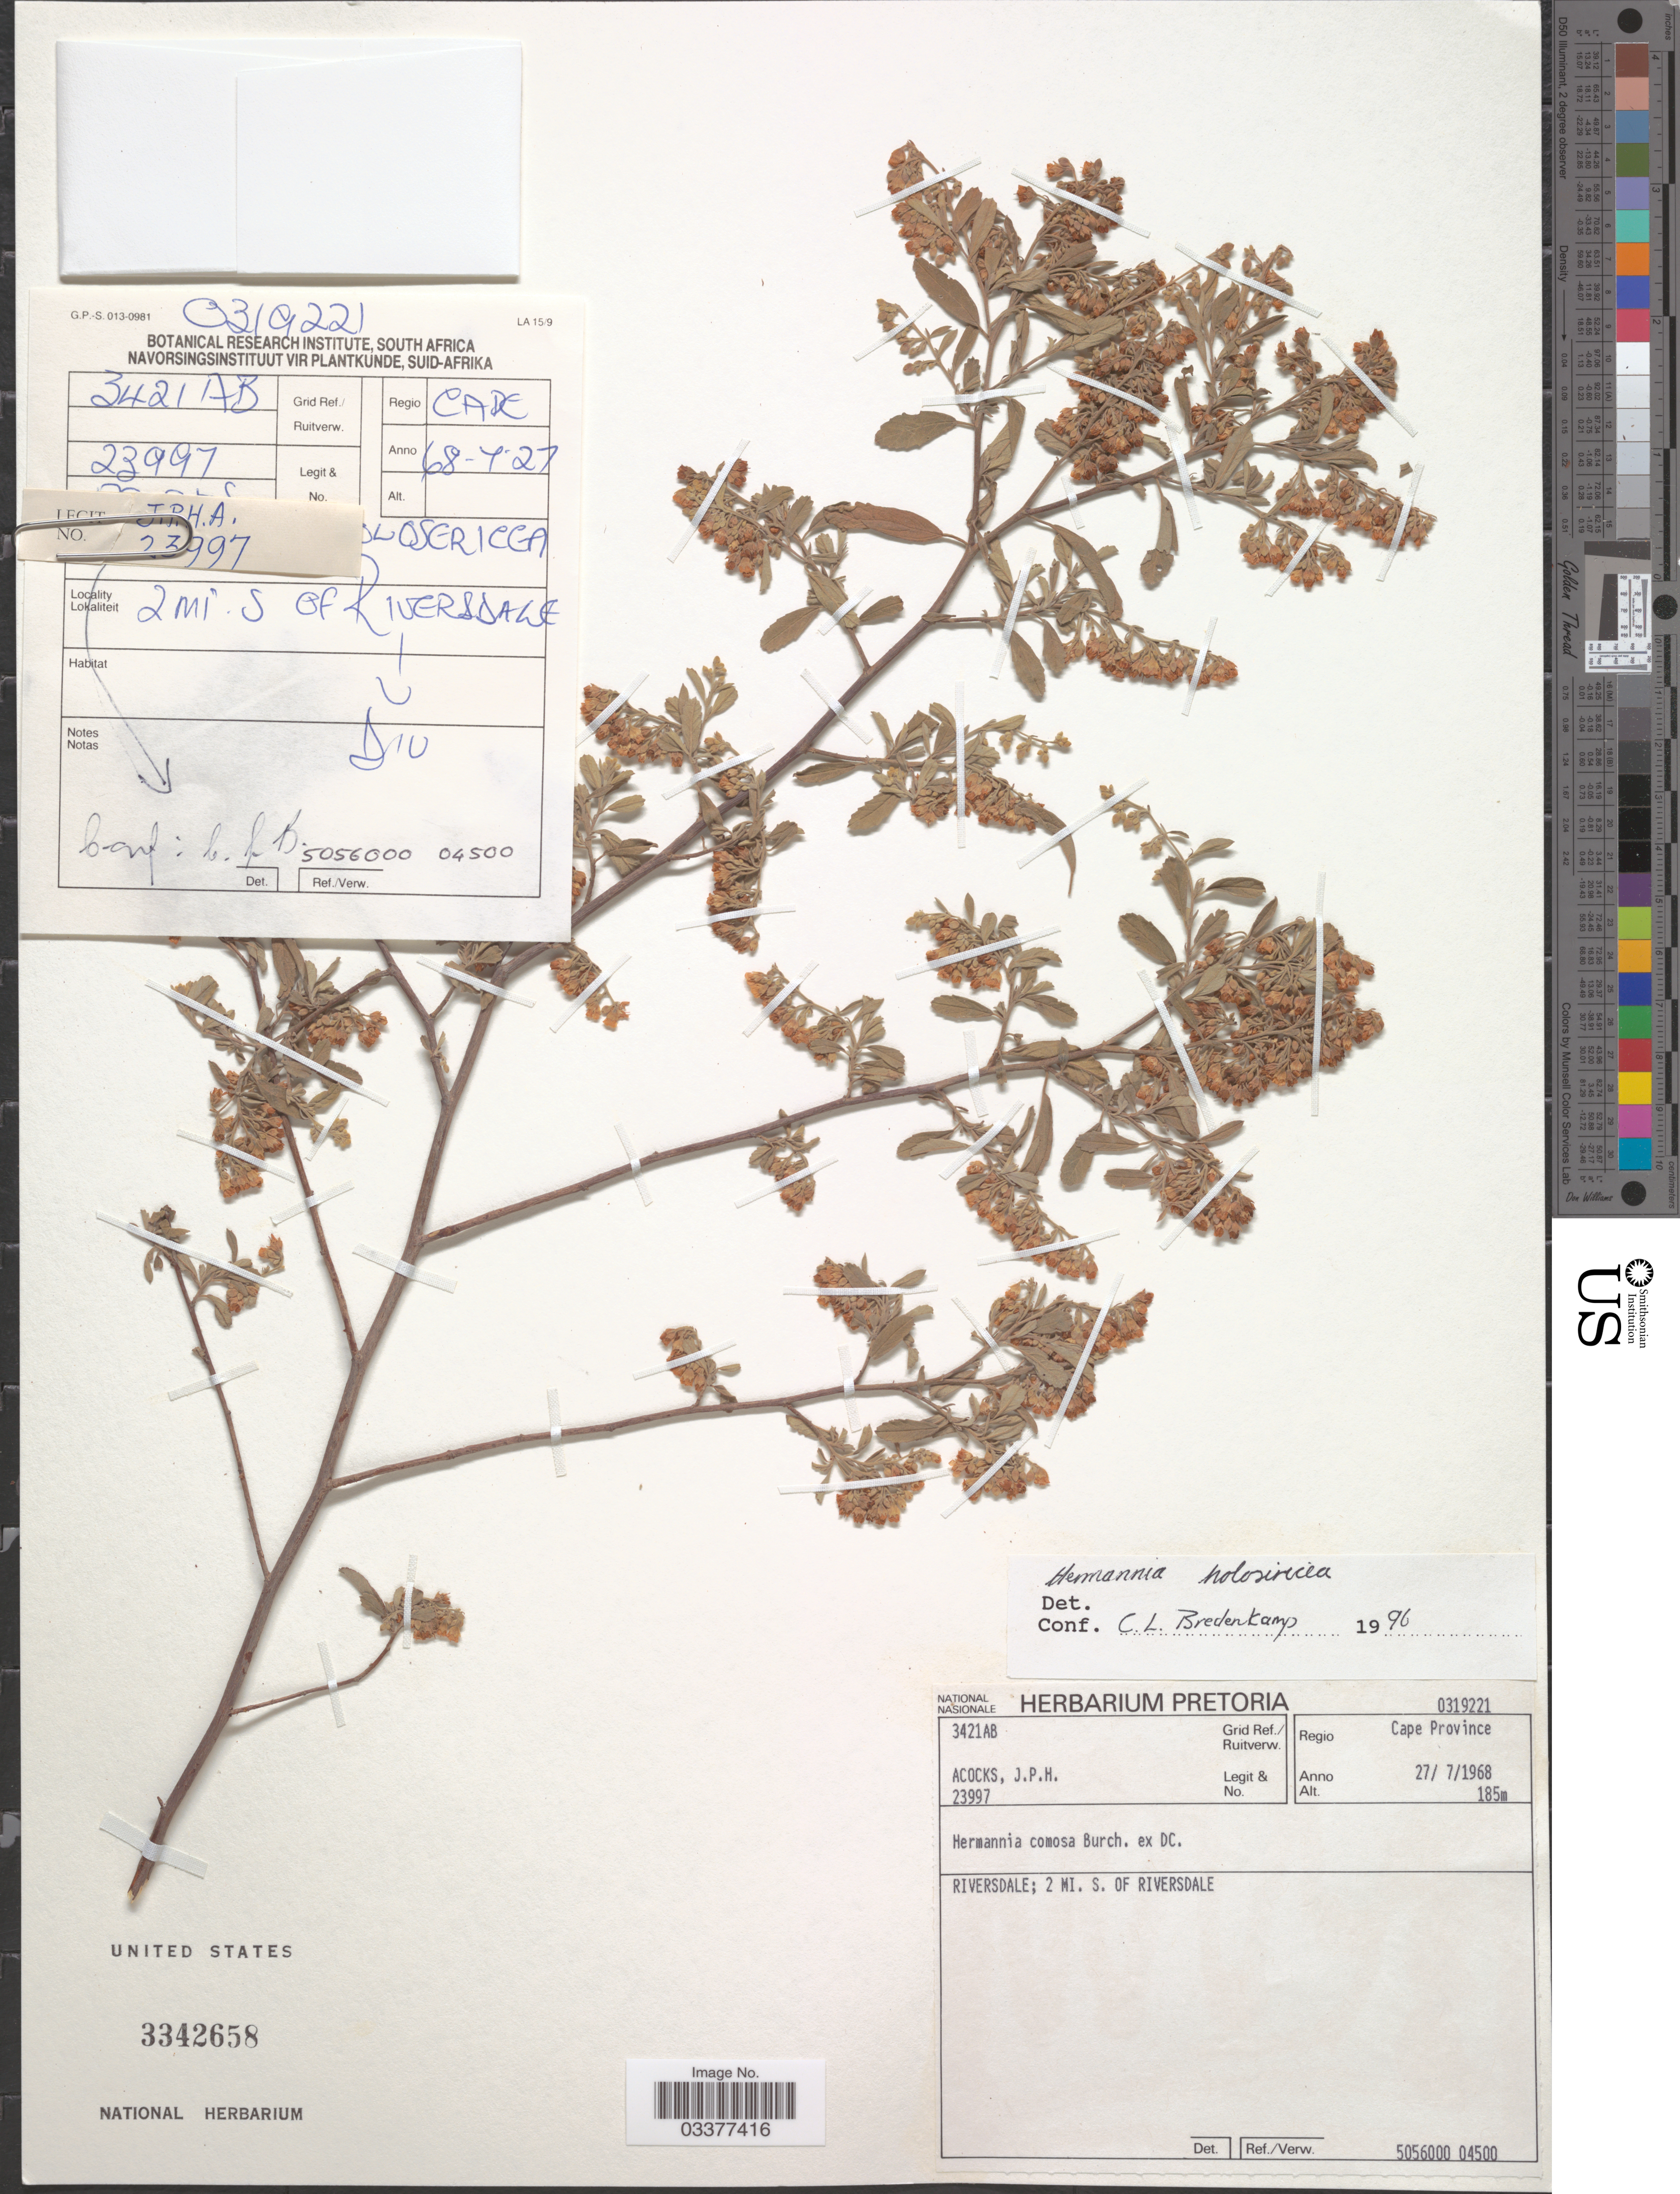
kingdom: Plantae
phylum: Tracheophyta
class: Magnoliopsida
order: Malvales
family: Malvaceae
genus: Hermannia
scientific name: Hermannia holosericea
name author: Jacq.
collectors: J. P. Acocks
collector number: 23997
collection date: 1968-07-27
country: South Africa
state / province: Western Cape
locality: Grid Ref./ Ruitverw. 3421AB. Regio Cape Province. Riversdale; 2 Mi. S. of Riversdale.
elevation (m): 185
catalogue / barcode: US 3342658